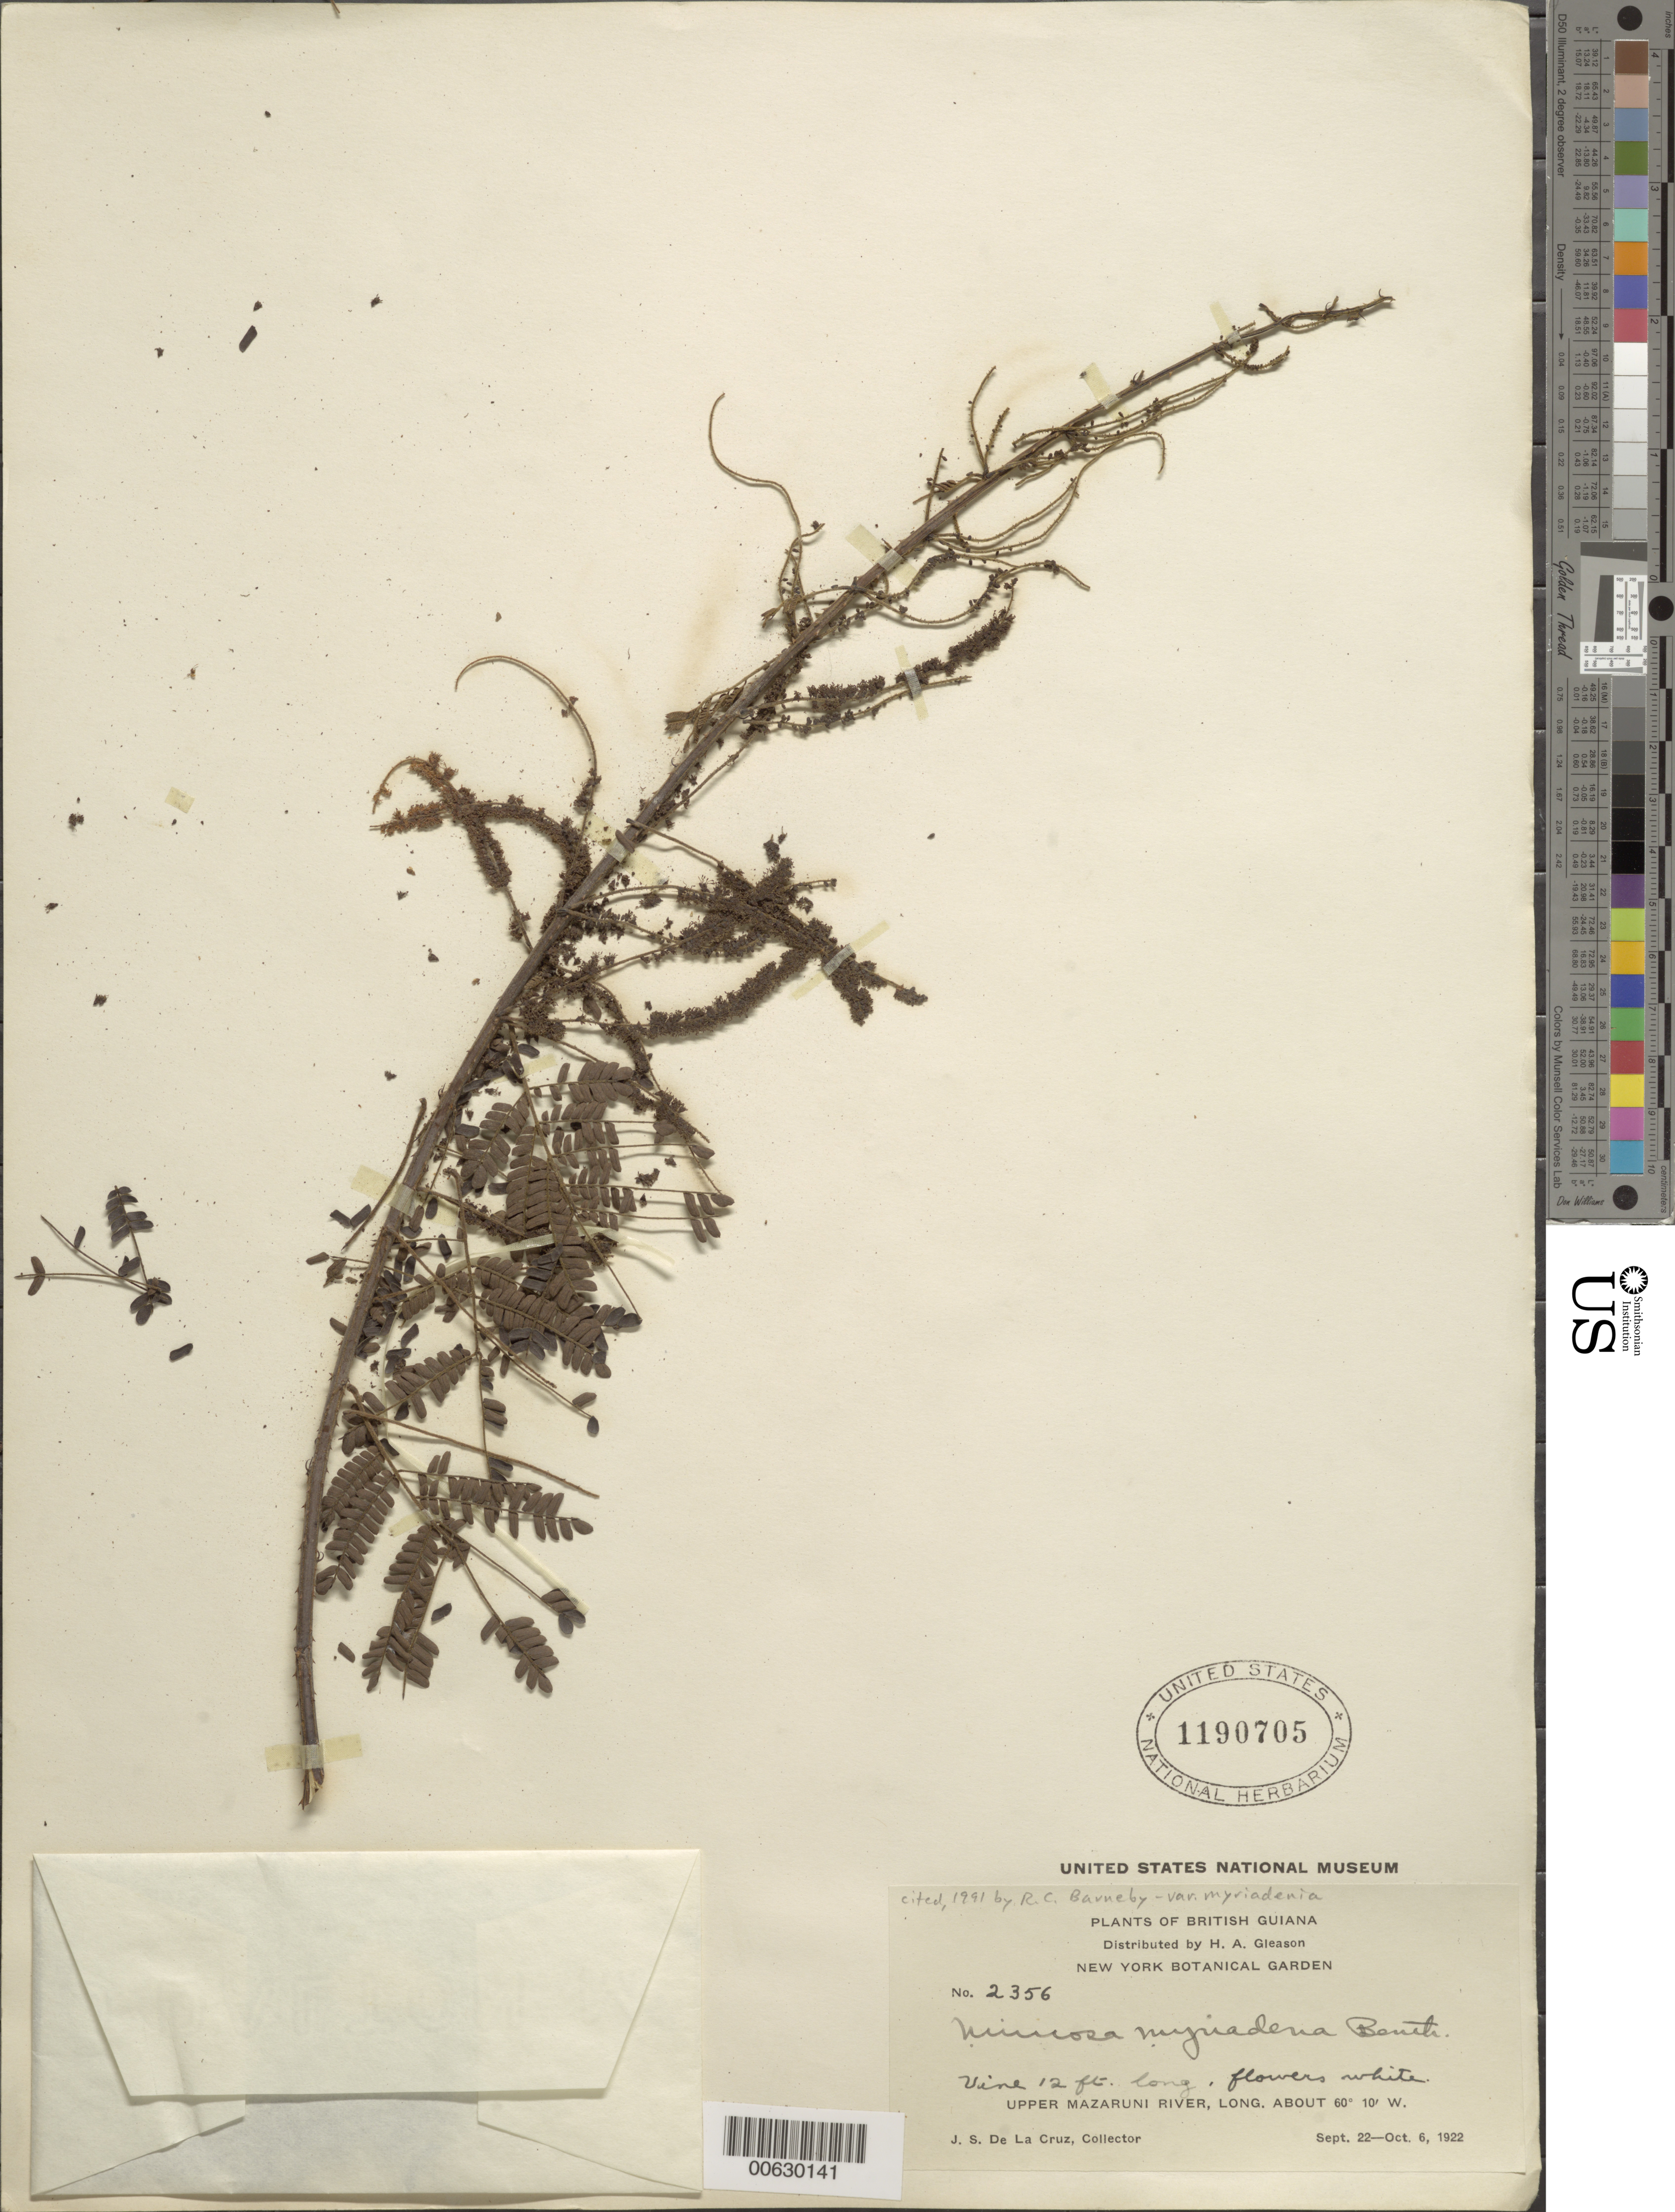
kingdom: Plantae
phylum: Tracheophyta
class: Magnoliopsida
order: Fabales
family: Fabaceae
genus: Mimosa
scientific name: Mimosa myriadenia var. myriadenia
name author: (Benth.) Benth.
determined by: Barneby, Rupert C., (NY)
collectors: J. S. de la Cruz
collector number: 2356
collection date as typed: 22-Sep-22 to 6-Oct-22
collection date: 1922-09-22/1922-10-06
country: Guyana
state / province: Cuyuni-Mazaruni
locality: Upper Mazaruni R.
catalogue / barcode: US 1190705